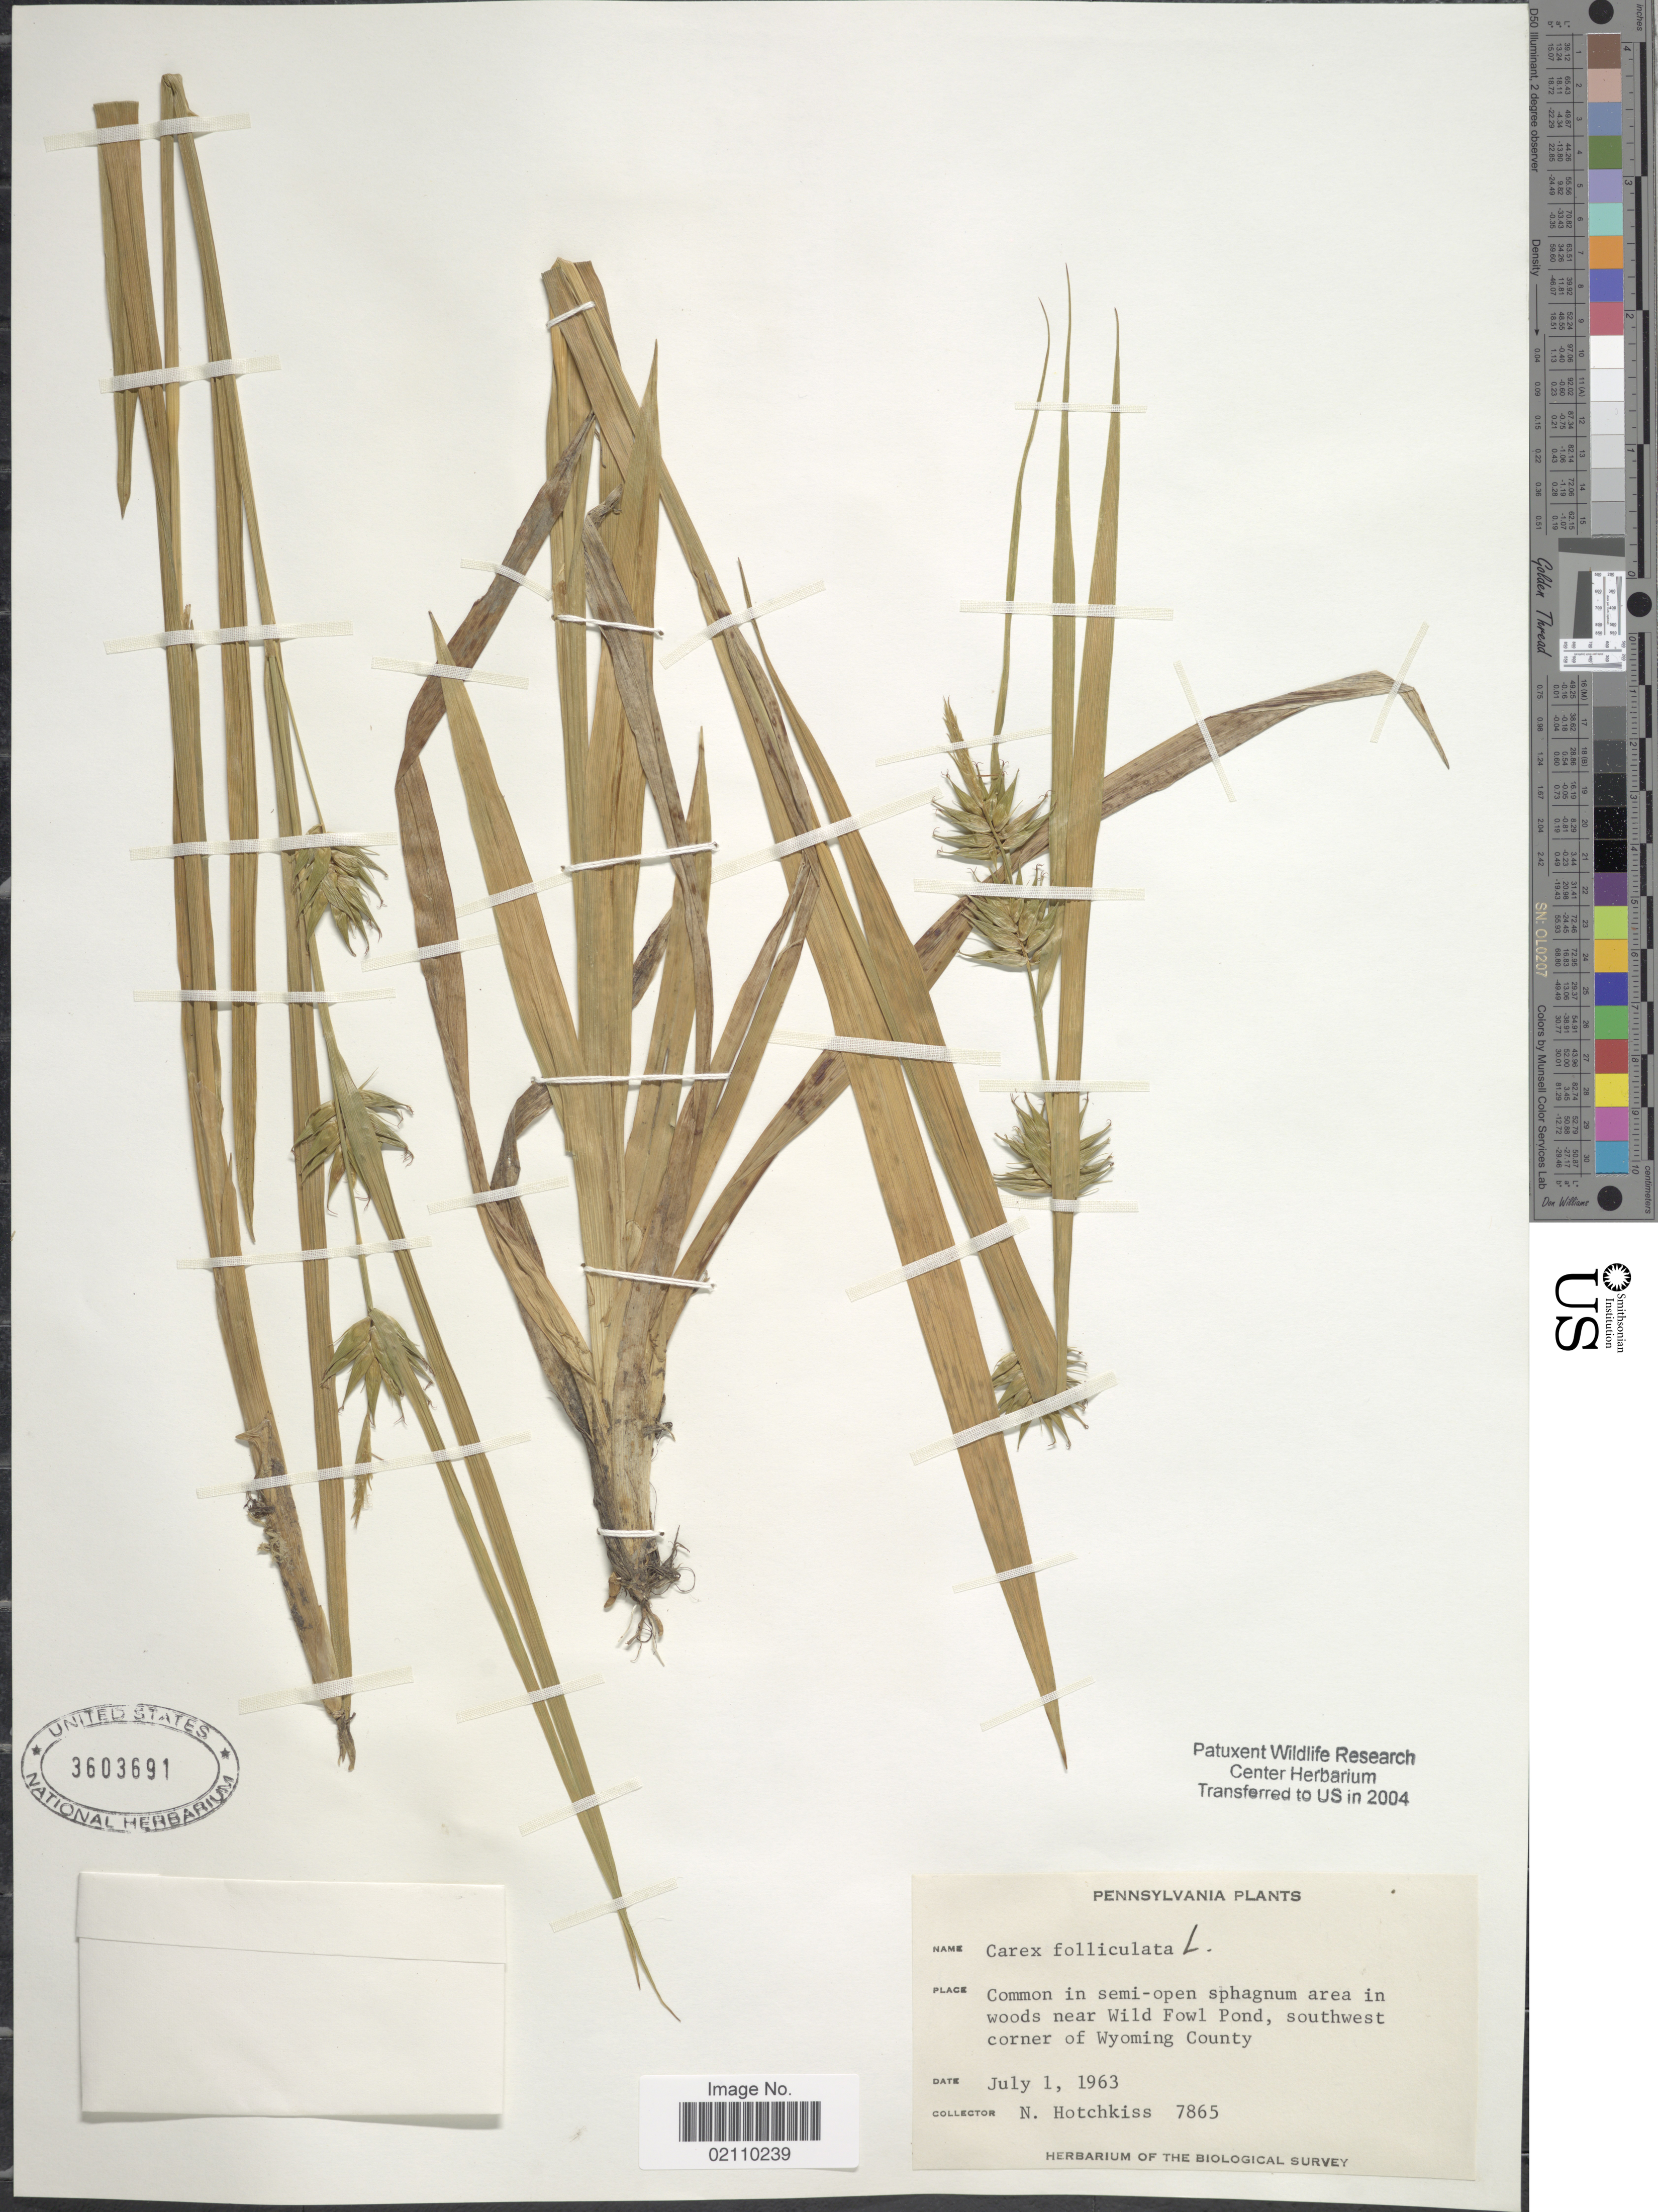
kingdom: Plantae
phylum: Tracheophyta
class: Liliopsida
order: Poales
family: Cyperaceae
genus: Carex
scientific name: Carex folliculata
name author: L.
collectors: N. Hotchkiss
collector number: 7865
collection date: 1963-07-01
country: United States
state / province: Pennsylvania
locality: In semi-open spagnum area in woods near Wild Fowl Pond, southeast corner of Wyoming County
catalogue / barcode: US 3603691